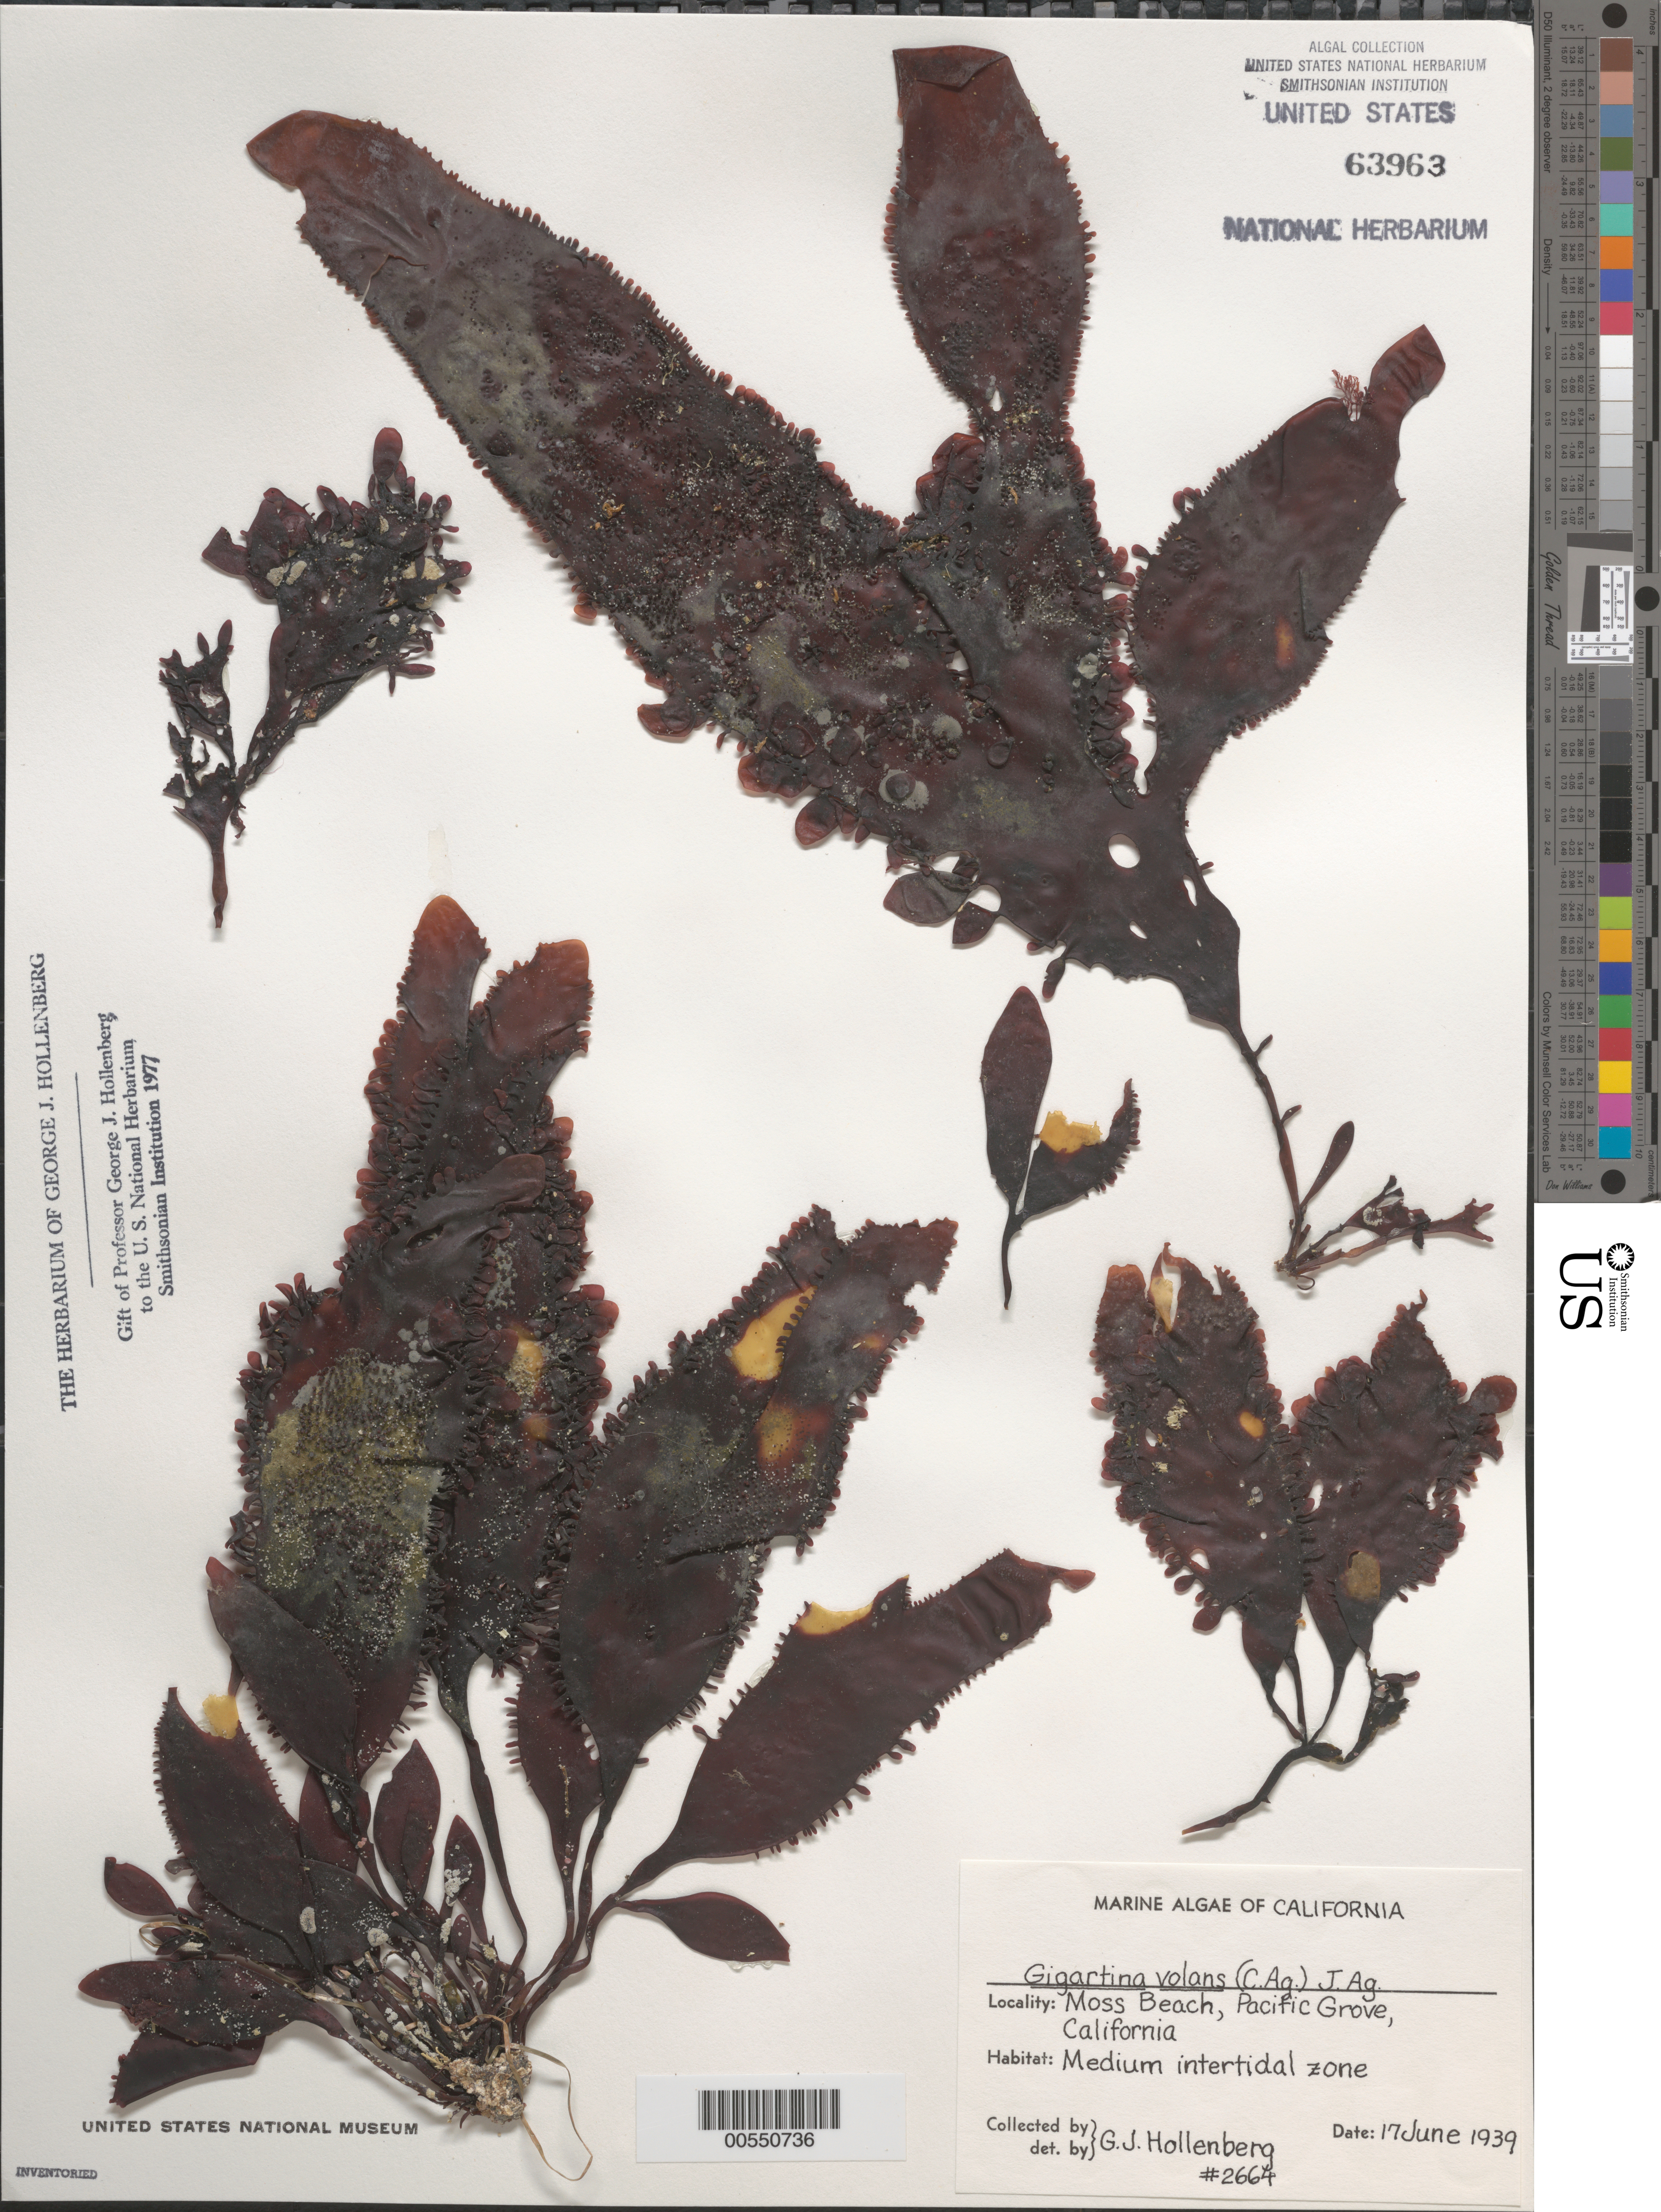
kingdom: Plantae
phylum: Rhodophyta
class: Florideophyceae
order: Gigartinales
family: Gigartinaceae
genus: Mazzaella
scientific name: Mazzaella volans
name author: (C. Agardh) Fredericq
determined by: Algae name updating Project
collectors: G. Hollenberg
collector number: GJH 2664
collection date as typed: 17 Jun 1939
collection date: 1939-06-17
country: United States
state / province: California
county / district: Monterey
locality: Moss Beach, Pacific Grove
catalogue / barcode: US 63963